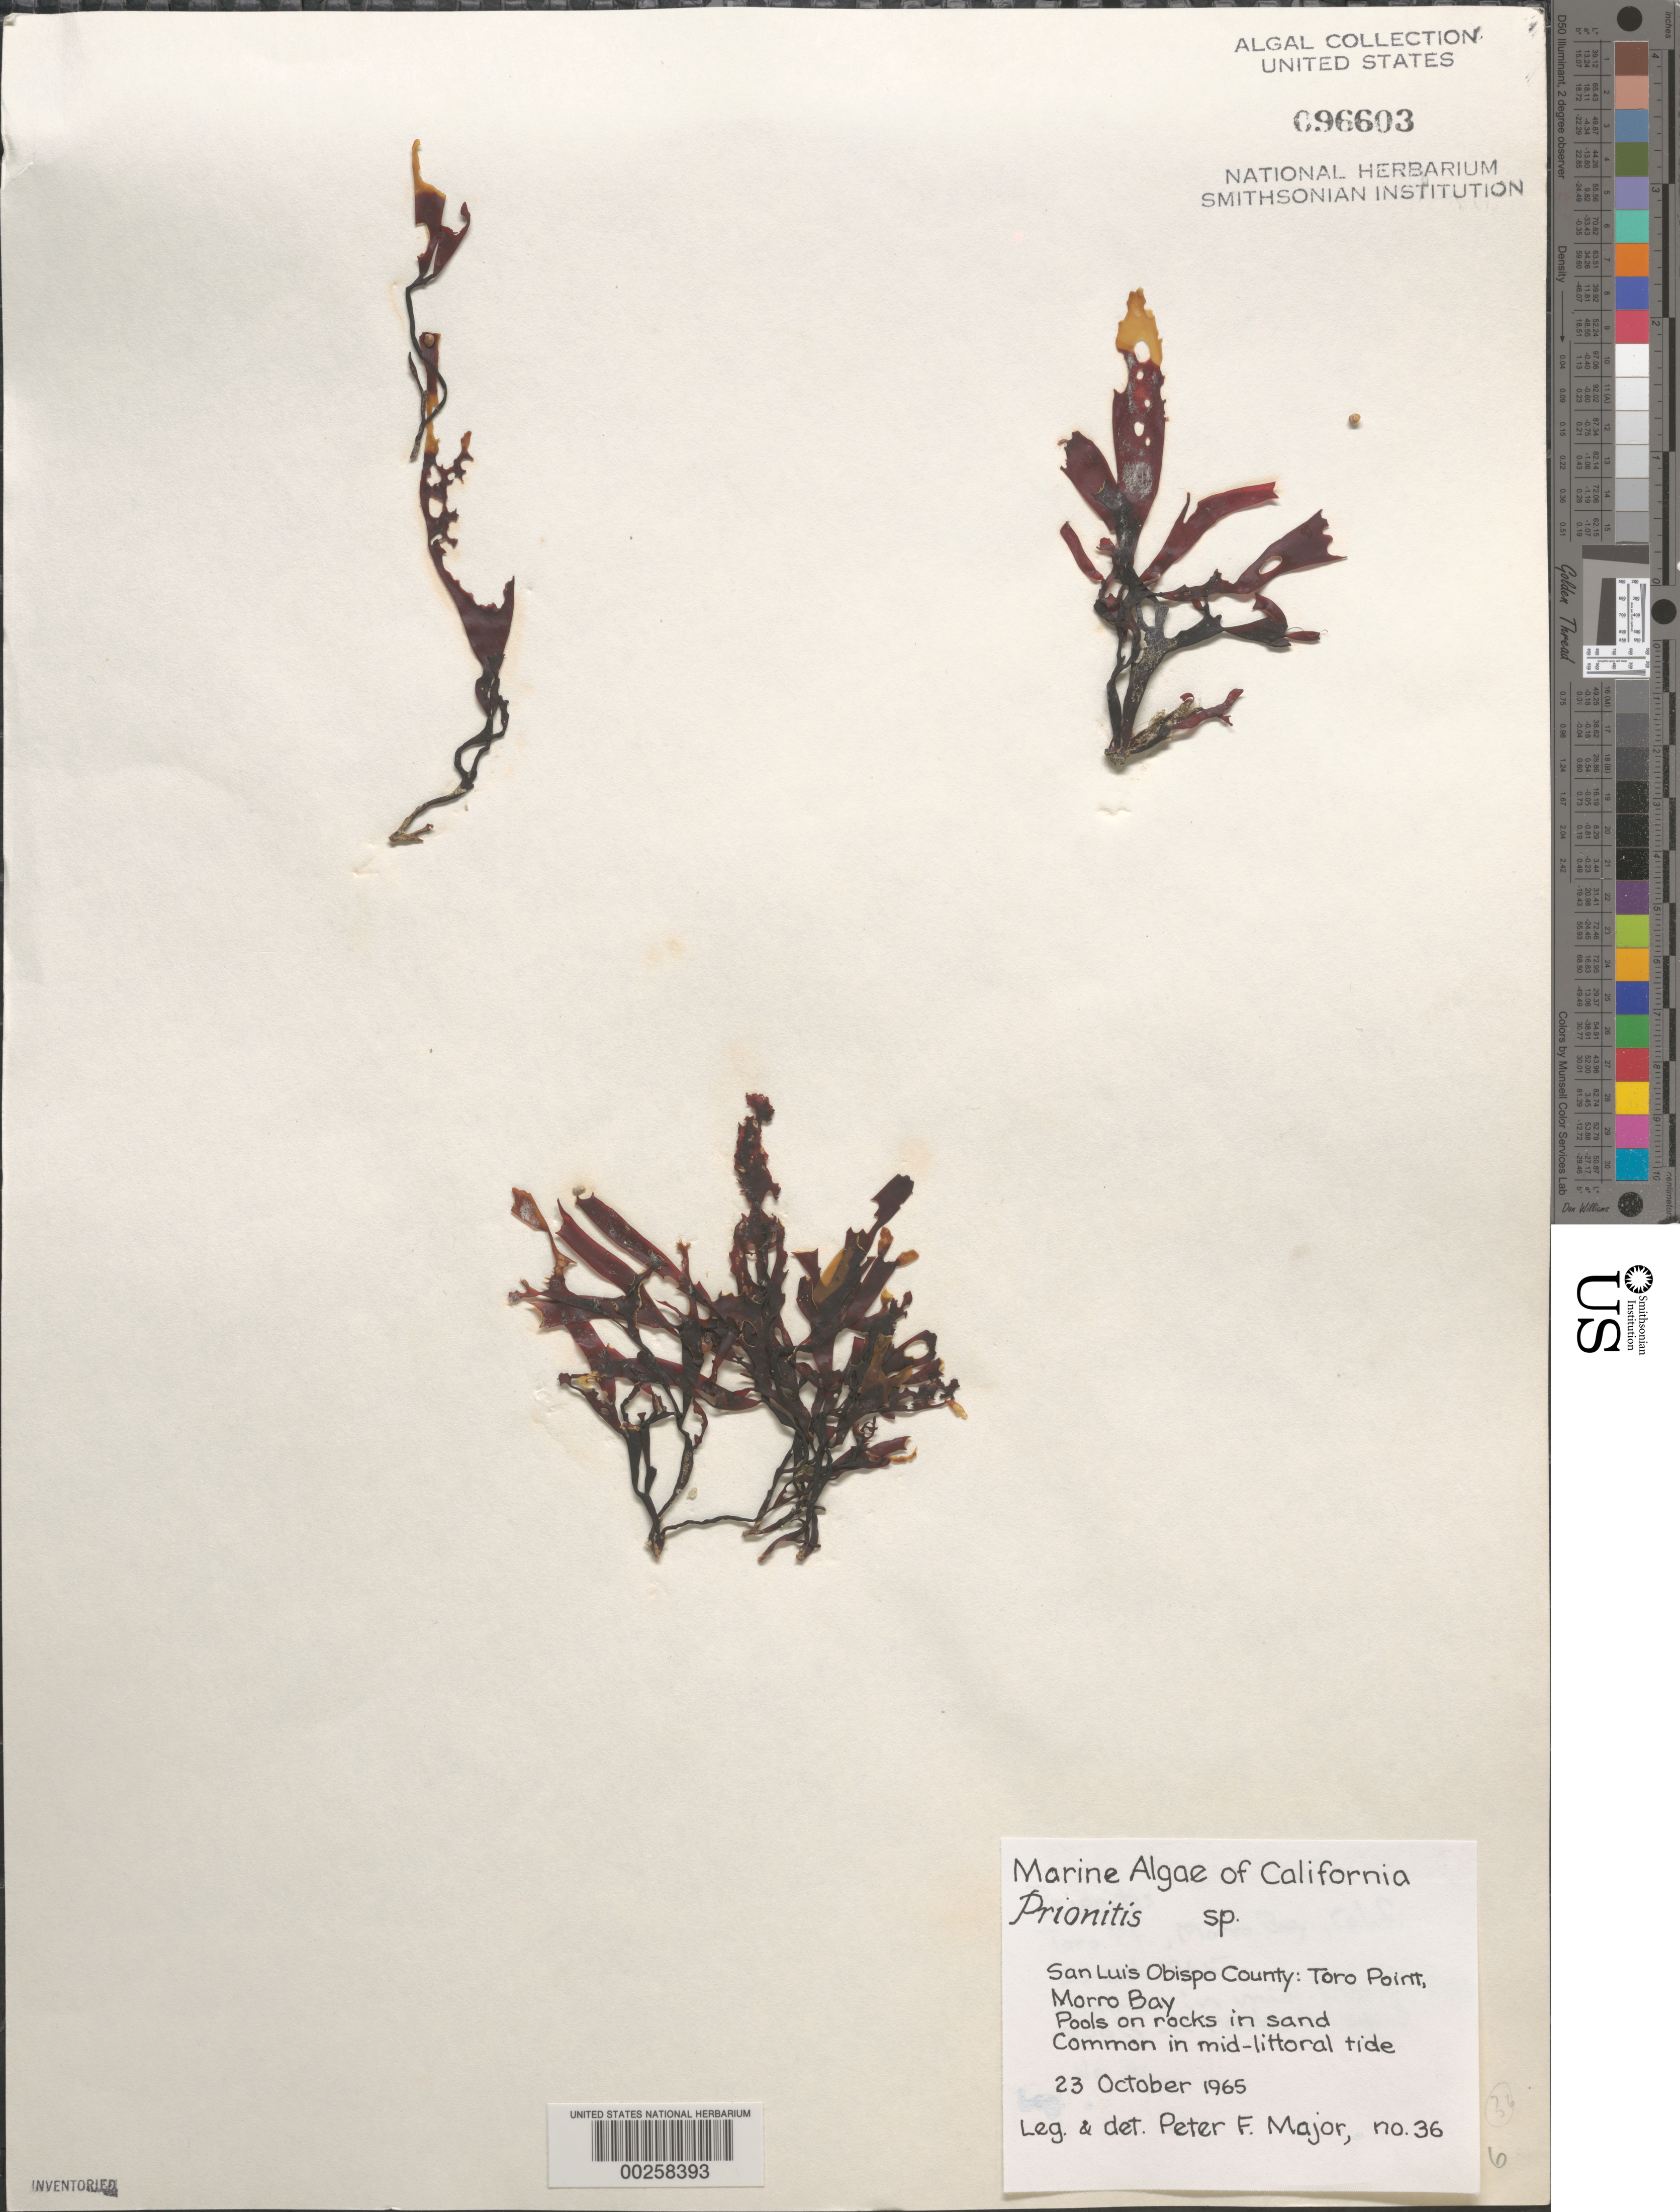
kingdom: Plantae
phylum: Rhodophyta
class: Florideophyceae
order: Cryptonemiales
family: Cryptonemiaceae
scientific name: Prionitis sp.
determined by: Major, P. F.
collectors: P. Major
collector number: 36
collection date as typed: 23 Oct 1965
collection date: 1965-10-23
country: United States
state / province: California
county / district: San Luis Obispo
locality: Toro Point, Morro Bay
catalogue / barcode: US 96603